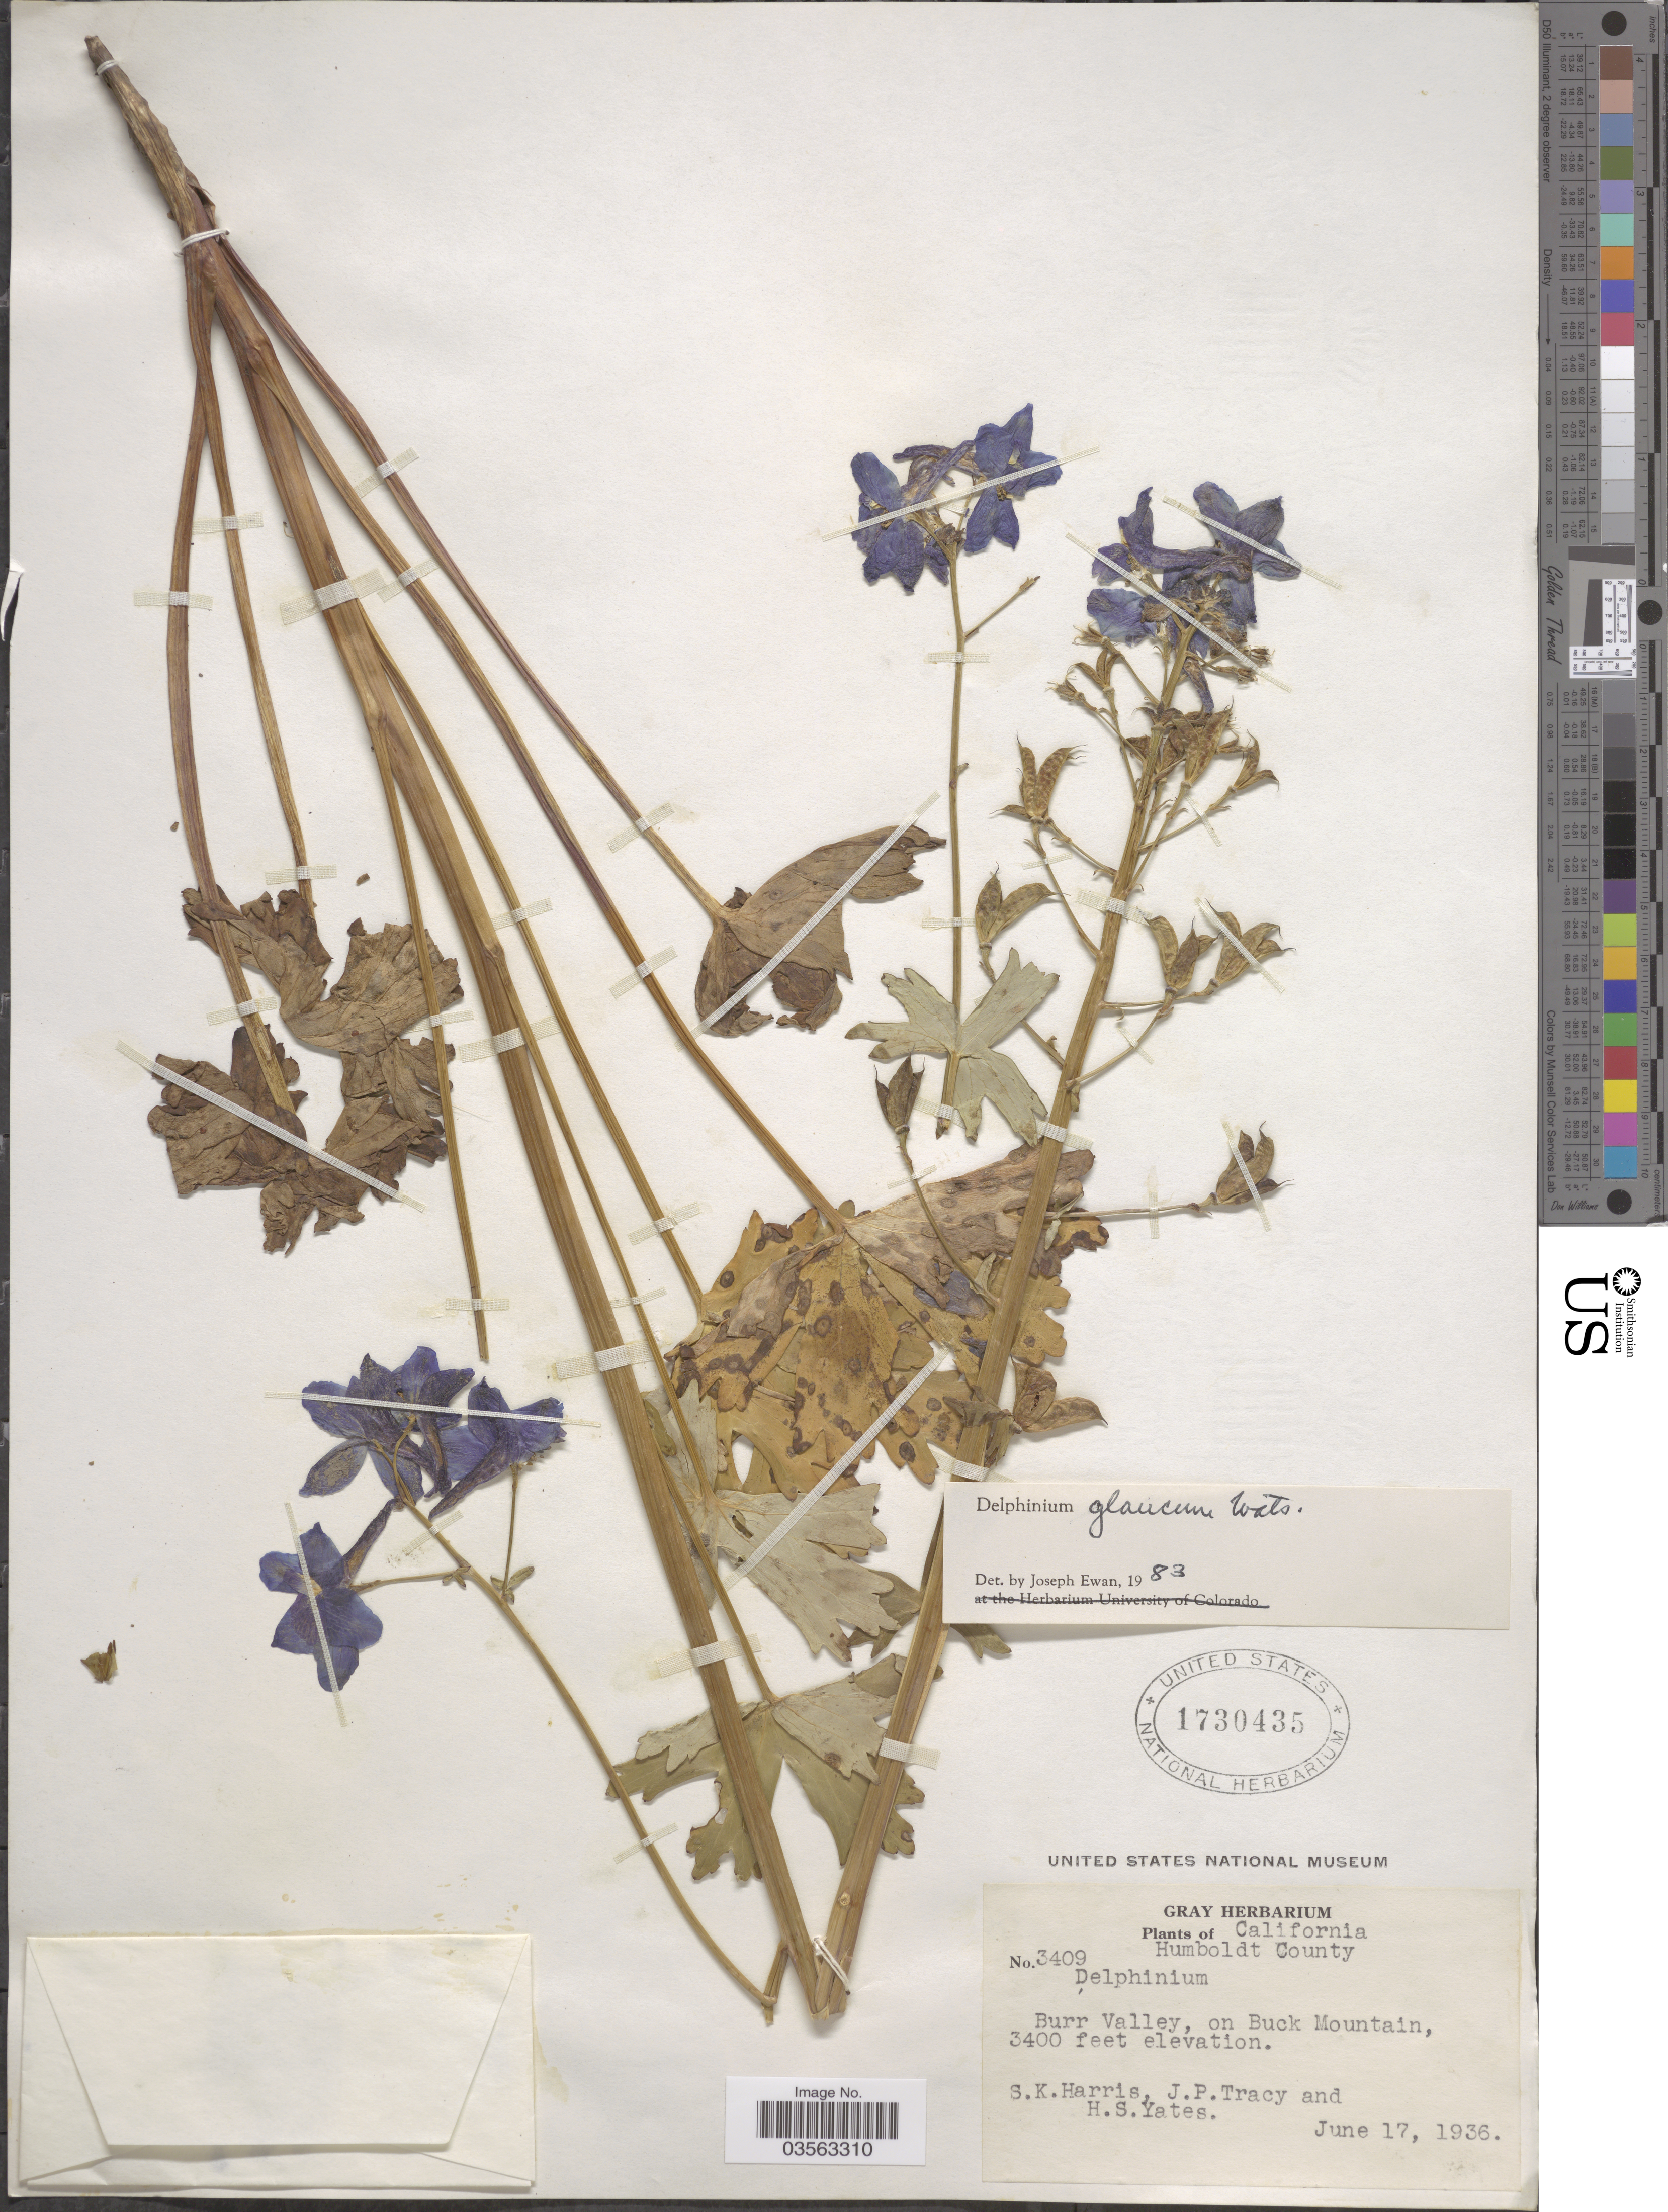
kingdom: Plantae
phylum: Tracheophyta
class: Magnoliopsida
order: Ranunculales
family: Ranunculaceae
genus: Delphinium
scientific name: Delphinium glaucum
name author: S. Watson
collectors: S. K. Harris, J. Tracy & H. S. Yates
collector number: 3409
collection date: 1936-06-17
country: United States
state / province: California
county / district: Humboldt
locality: Humboldt County. Burr Valley, on Buck Mountain.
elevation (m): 1036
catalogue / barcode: US 1730435